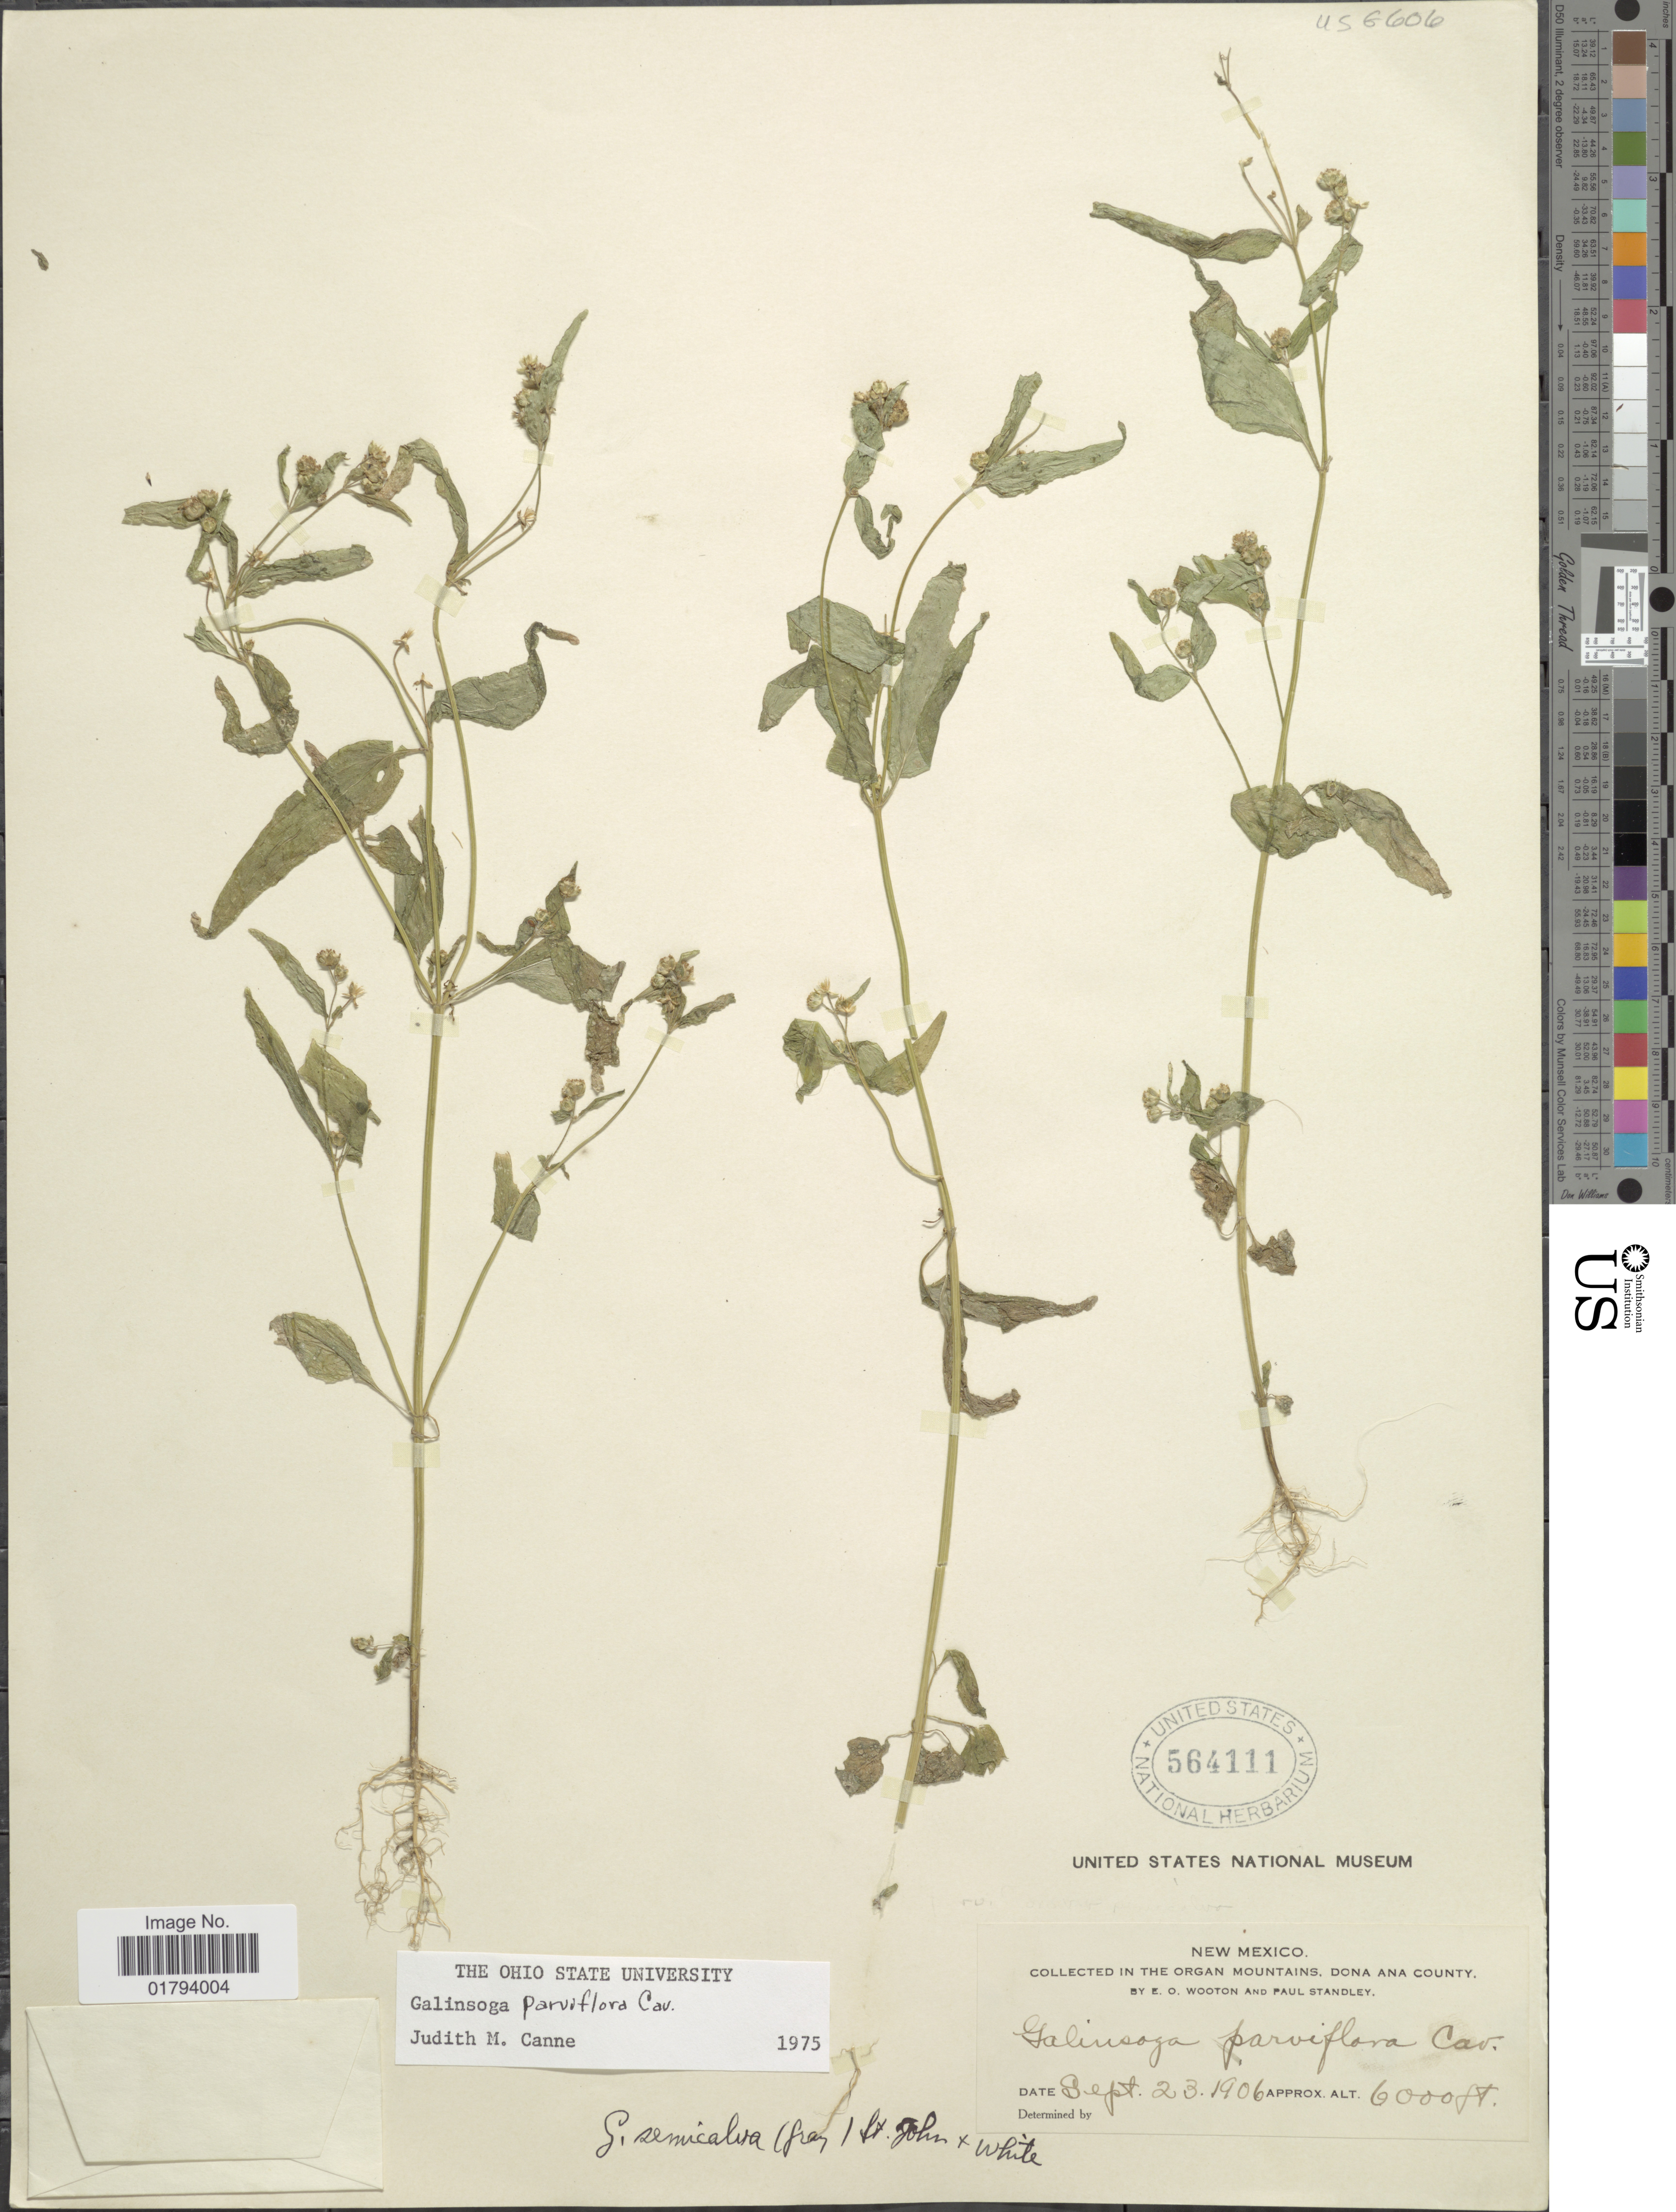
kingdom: Plantae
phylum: Tracheophyta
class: Magnoliopsida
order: Asterales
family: Asteraceae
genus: Galinsoga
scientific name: Galinsoga parviflora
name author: Cav.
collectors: E. O. Wooton & P. C. Standley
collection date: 1906-09-23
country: United States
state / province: New Mexico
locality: The Organ Mountains, Dona Ana County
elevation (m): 1829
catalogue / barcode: US 564111